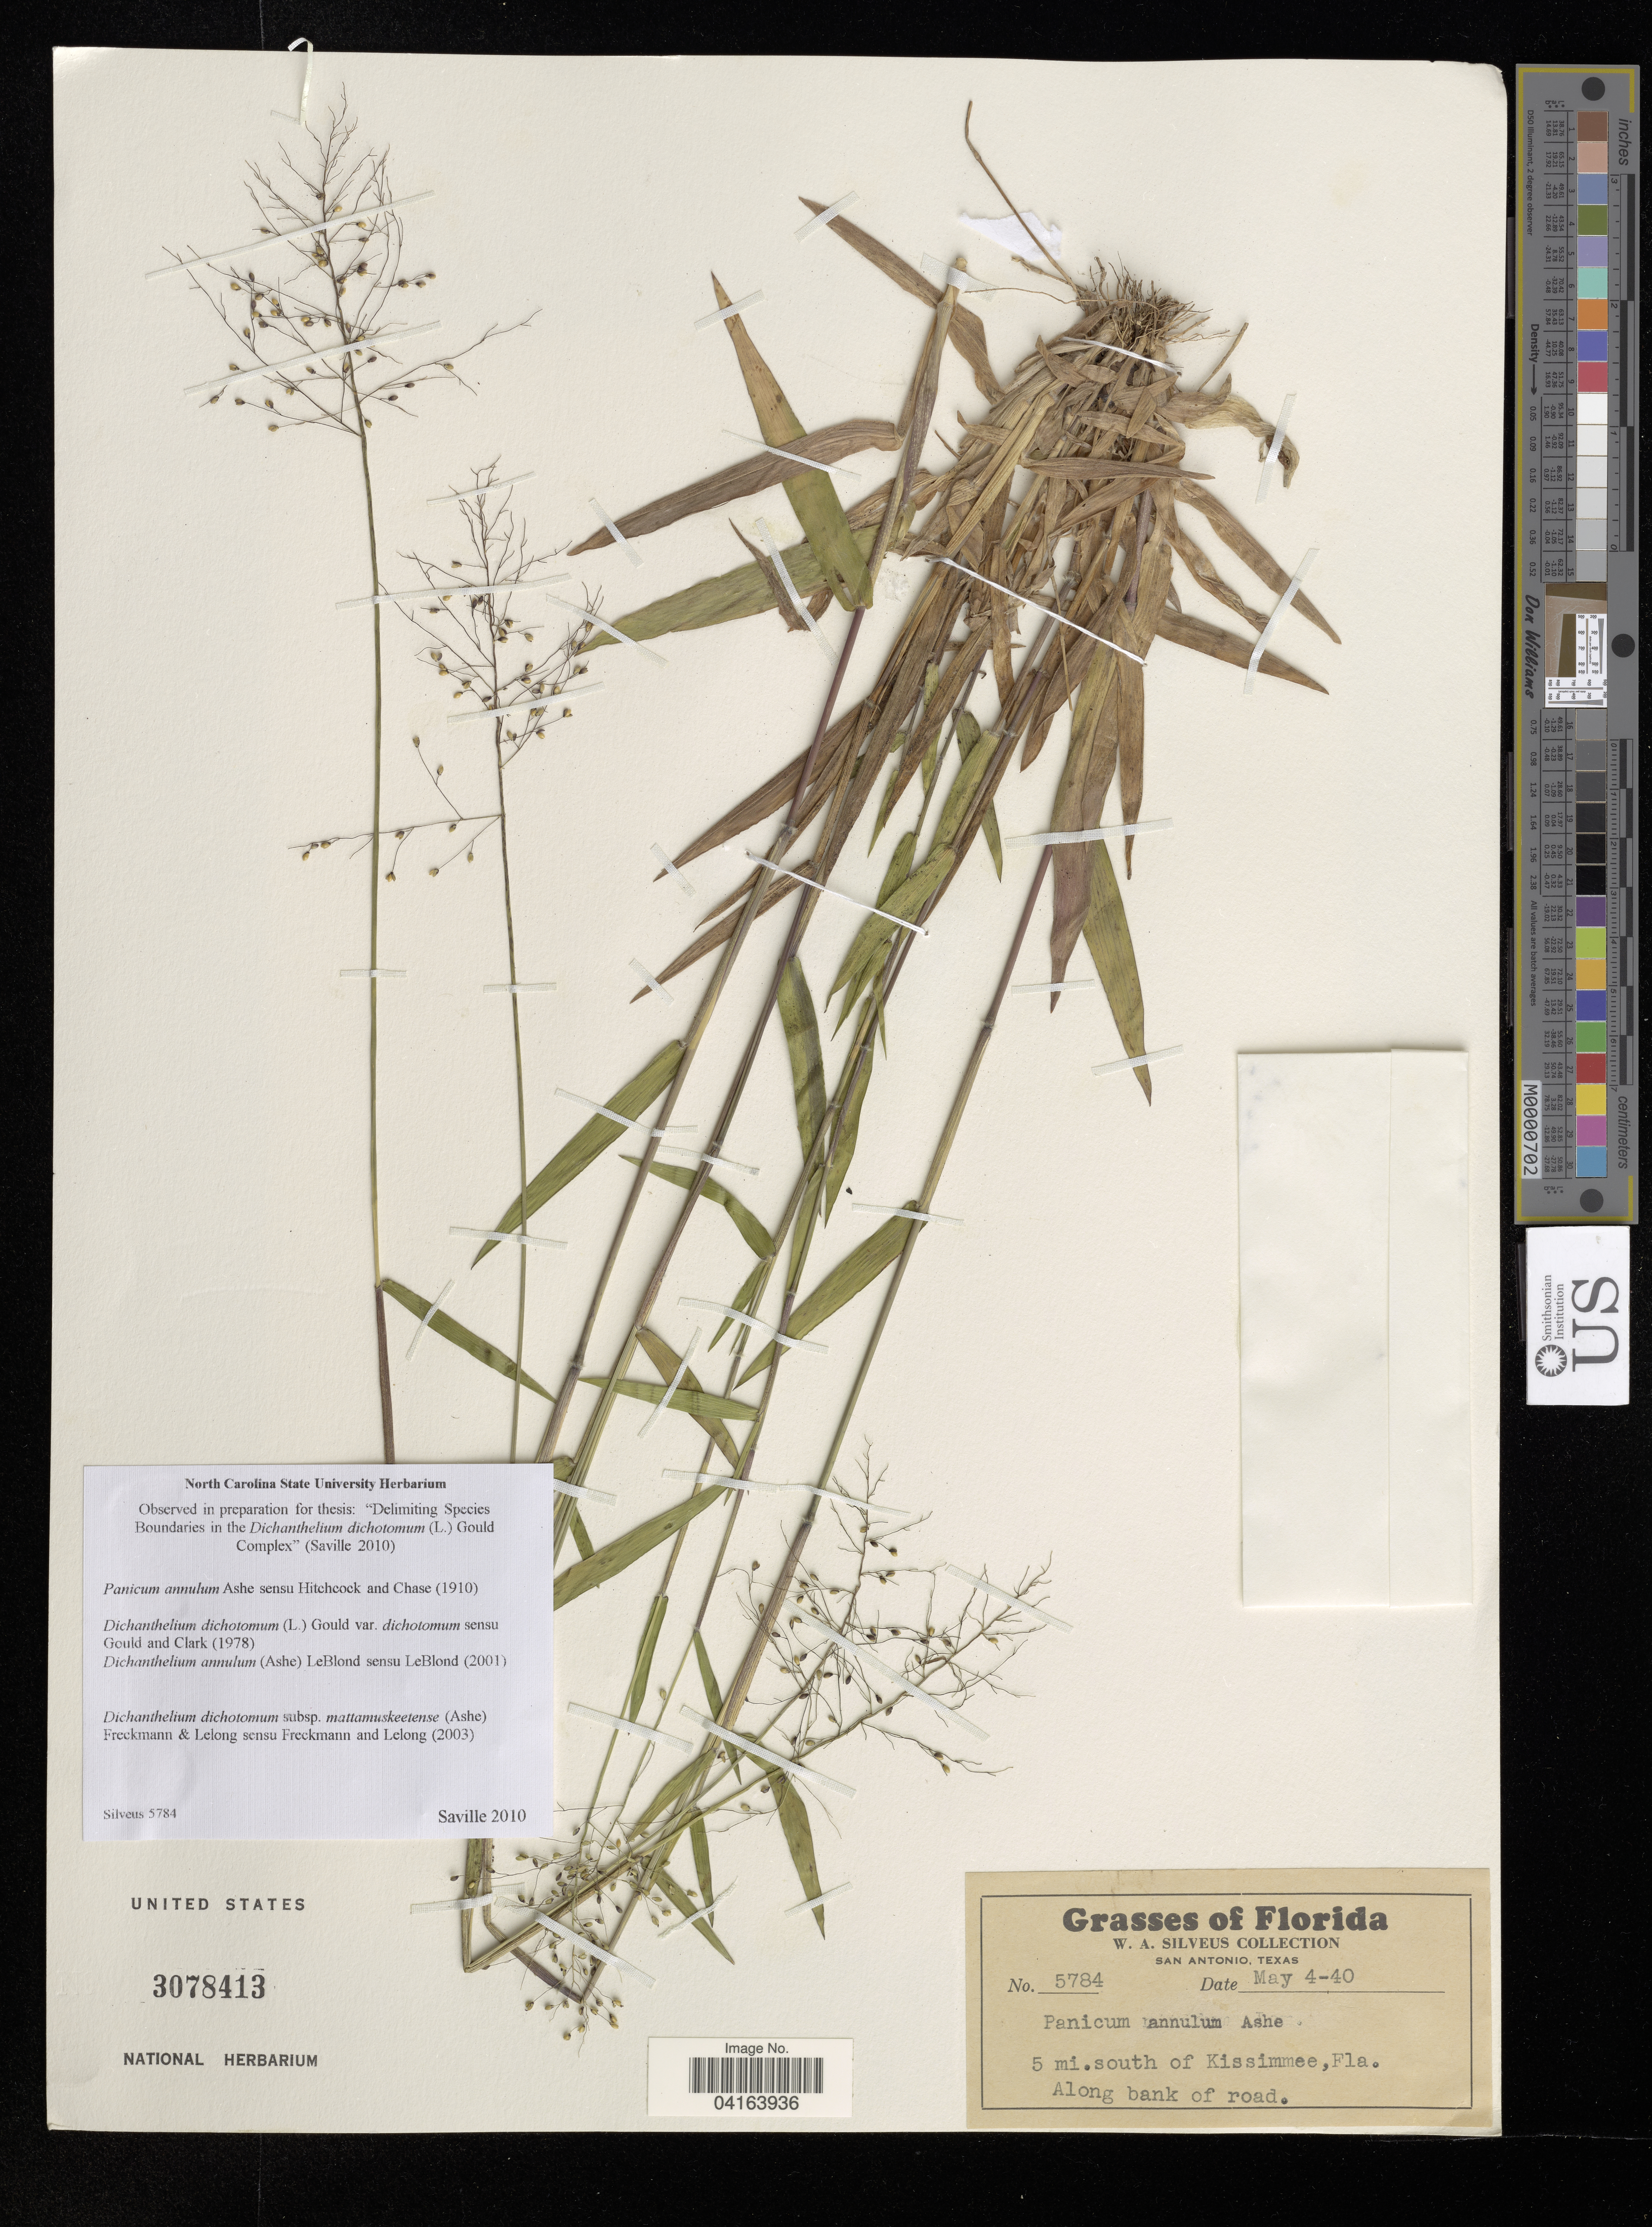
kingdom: Plantae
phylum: Tracheophyta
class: Liliopsida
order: Poales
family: Poaceae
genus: Dichanthelium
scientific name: Dichanthelium dichotomum subsp. mattamuskeetense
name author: (Ashe) Freckmann & Lelong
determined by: Saville, A. C., (NCSC), North Carolina State University (UNITED STATES)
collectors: W. Silveus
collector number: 5784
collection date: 1940-05-04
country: United States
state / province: Florida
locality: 5 mi. south of Kissimmee.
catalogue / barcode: US 3078413